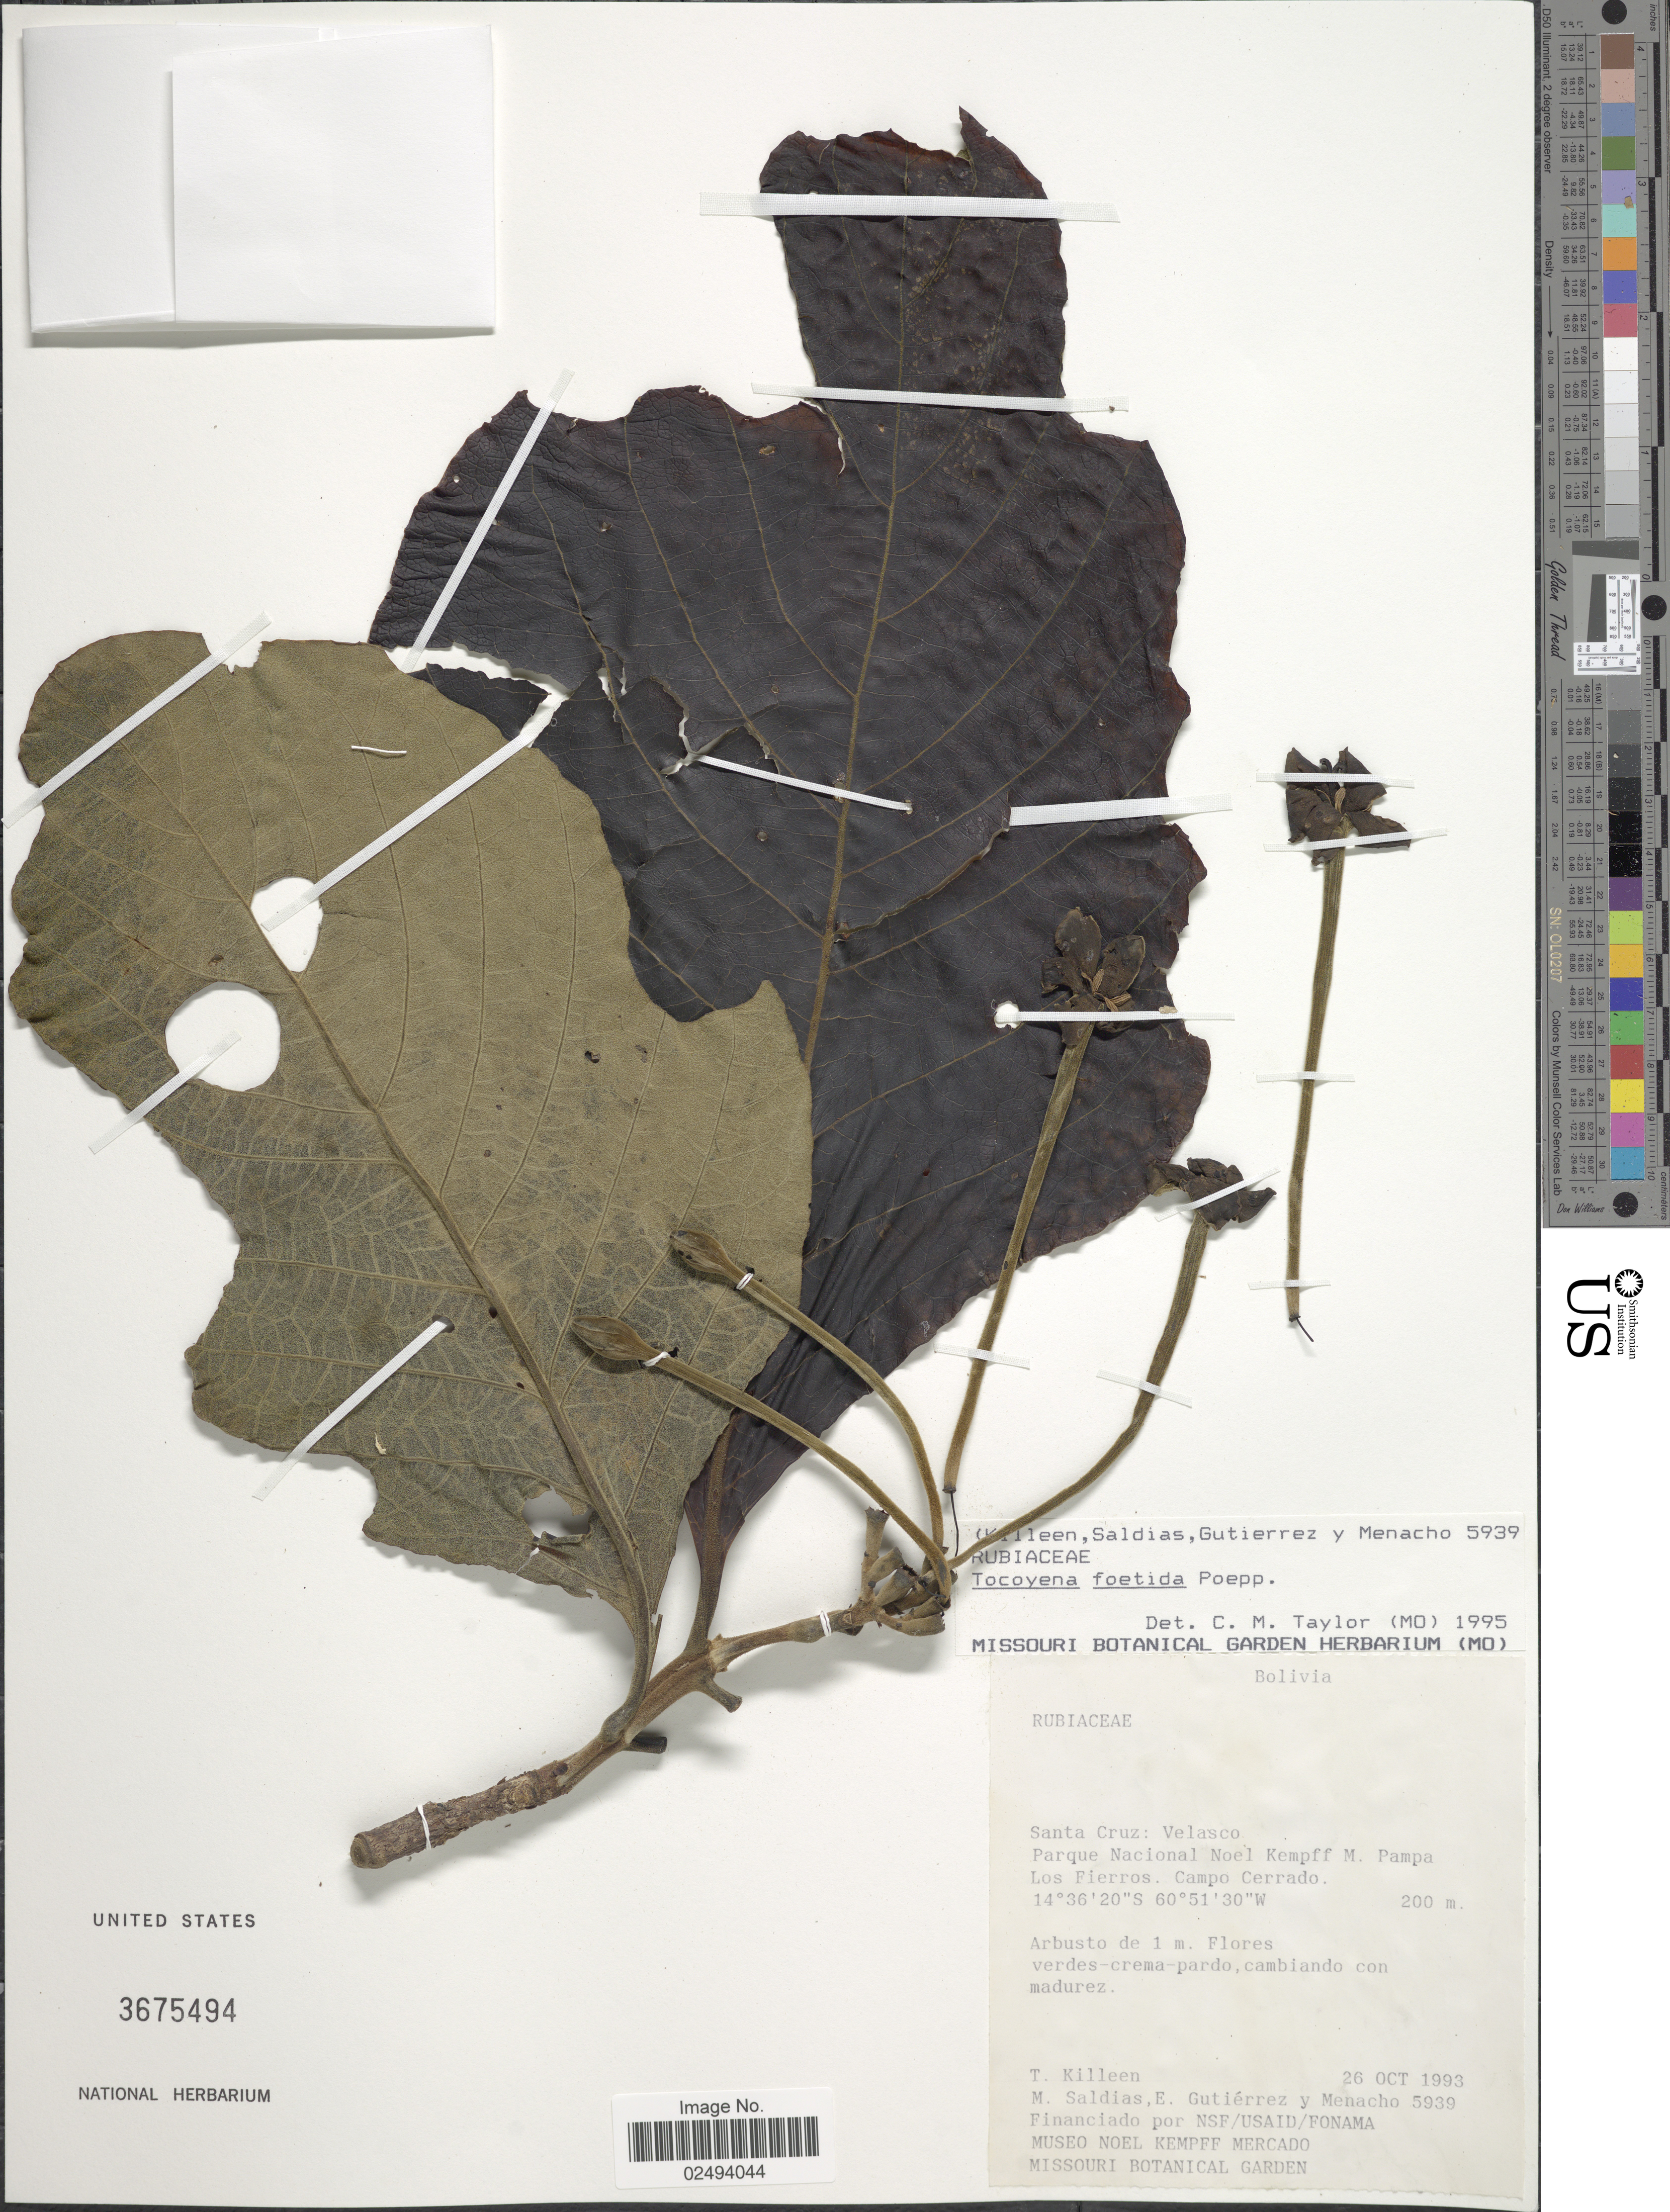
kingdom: Plantae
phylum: Tracheophyta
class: Magnoliopsida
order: Gentianales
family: Rubiaceae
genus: Tocoyena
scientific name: Tocoyena foetida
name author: Poepp.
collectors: T. J. Killeen, M. Saldias, E. Gutiérrez & Menacho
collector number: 5939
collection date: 1993-10-26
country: Bolivia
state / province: Santa Cruz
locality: Velasco, Parque Nacional Noel Kempff M. Pampa Los Fierros. Campo Cerrado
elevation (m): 200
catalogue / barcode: US 3675494